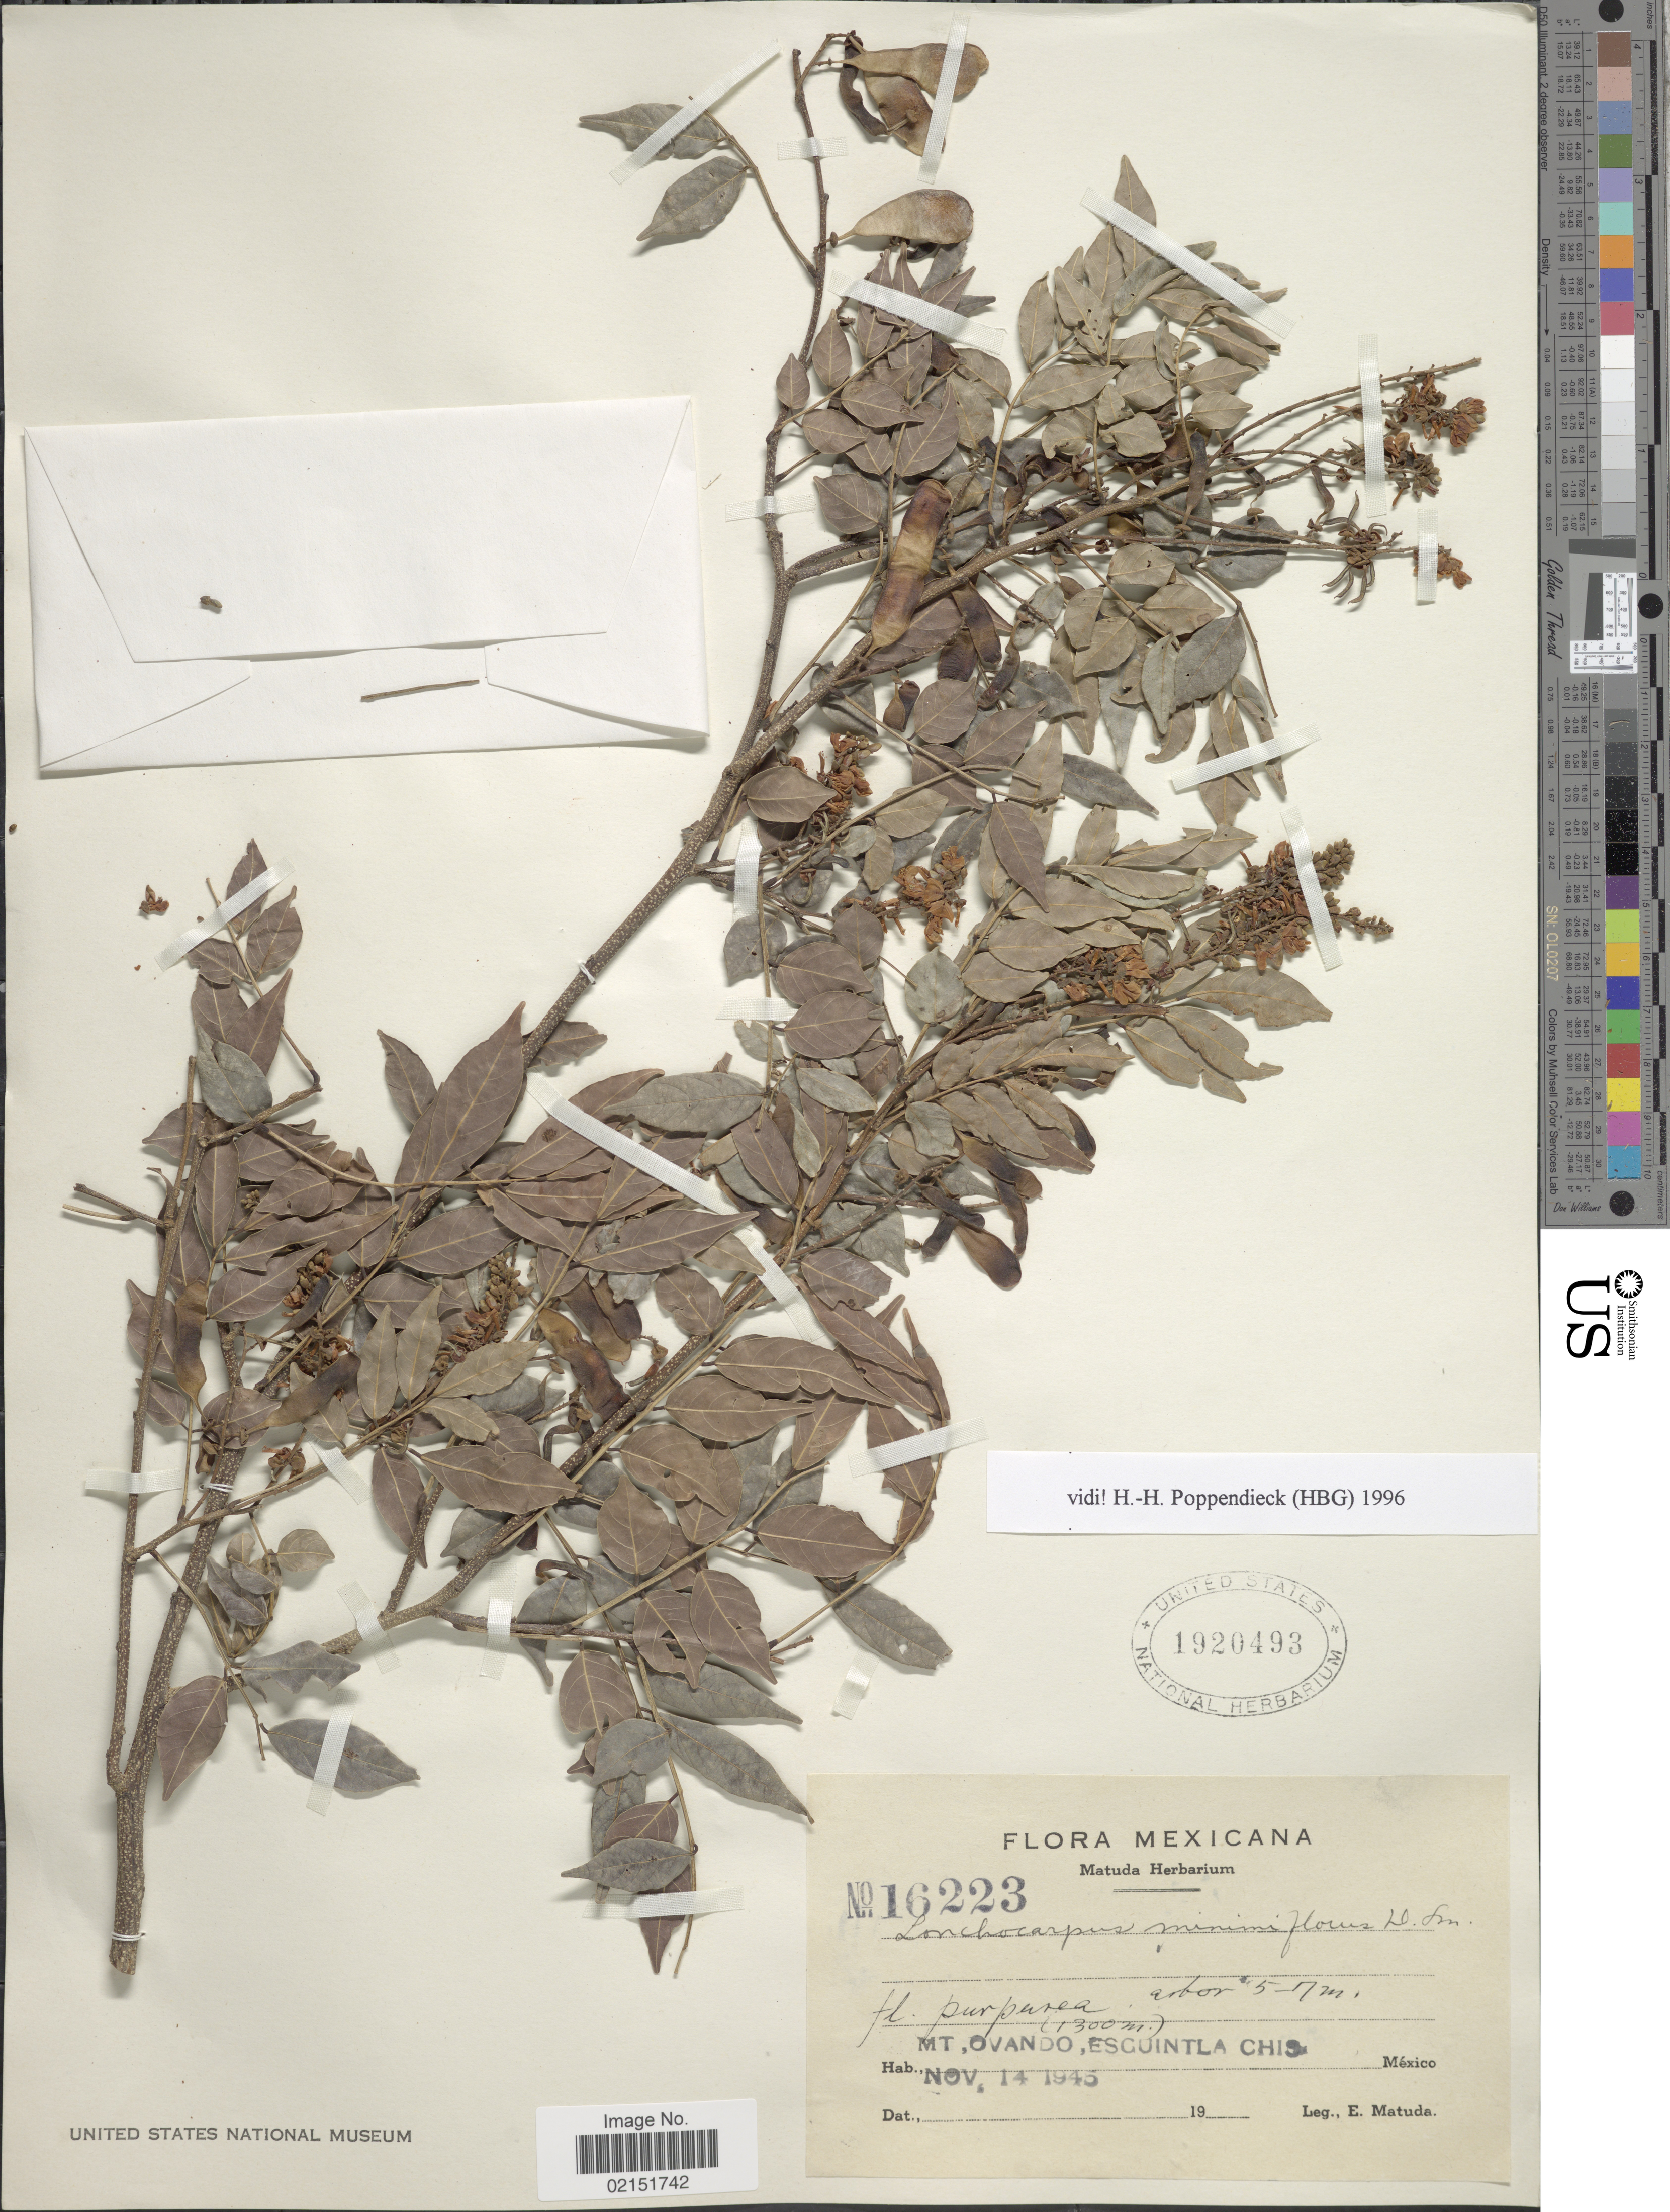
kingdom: Plantae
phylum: Tracheophyta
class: Magnoliopsida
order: Fabales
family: Fabaceae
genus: Lonchocarpus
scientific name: Lonchocarpus minimiflorus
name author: Donn. Sm.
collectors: E. Matuda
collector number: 16223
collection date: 1945-11-14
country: Mexico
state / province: Chiapas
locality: Mt. Ovando, Escuintla Chis.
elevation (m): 1300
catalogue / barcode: US 1920493